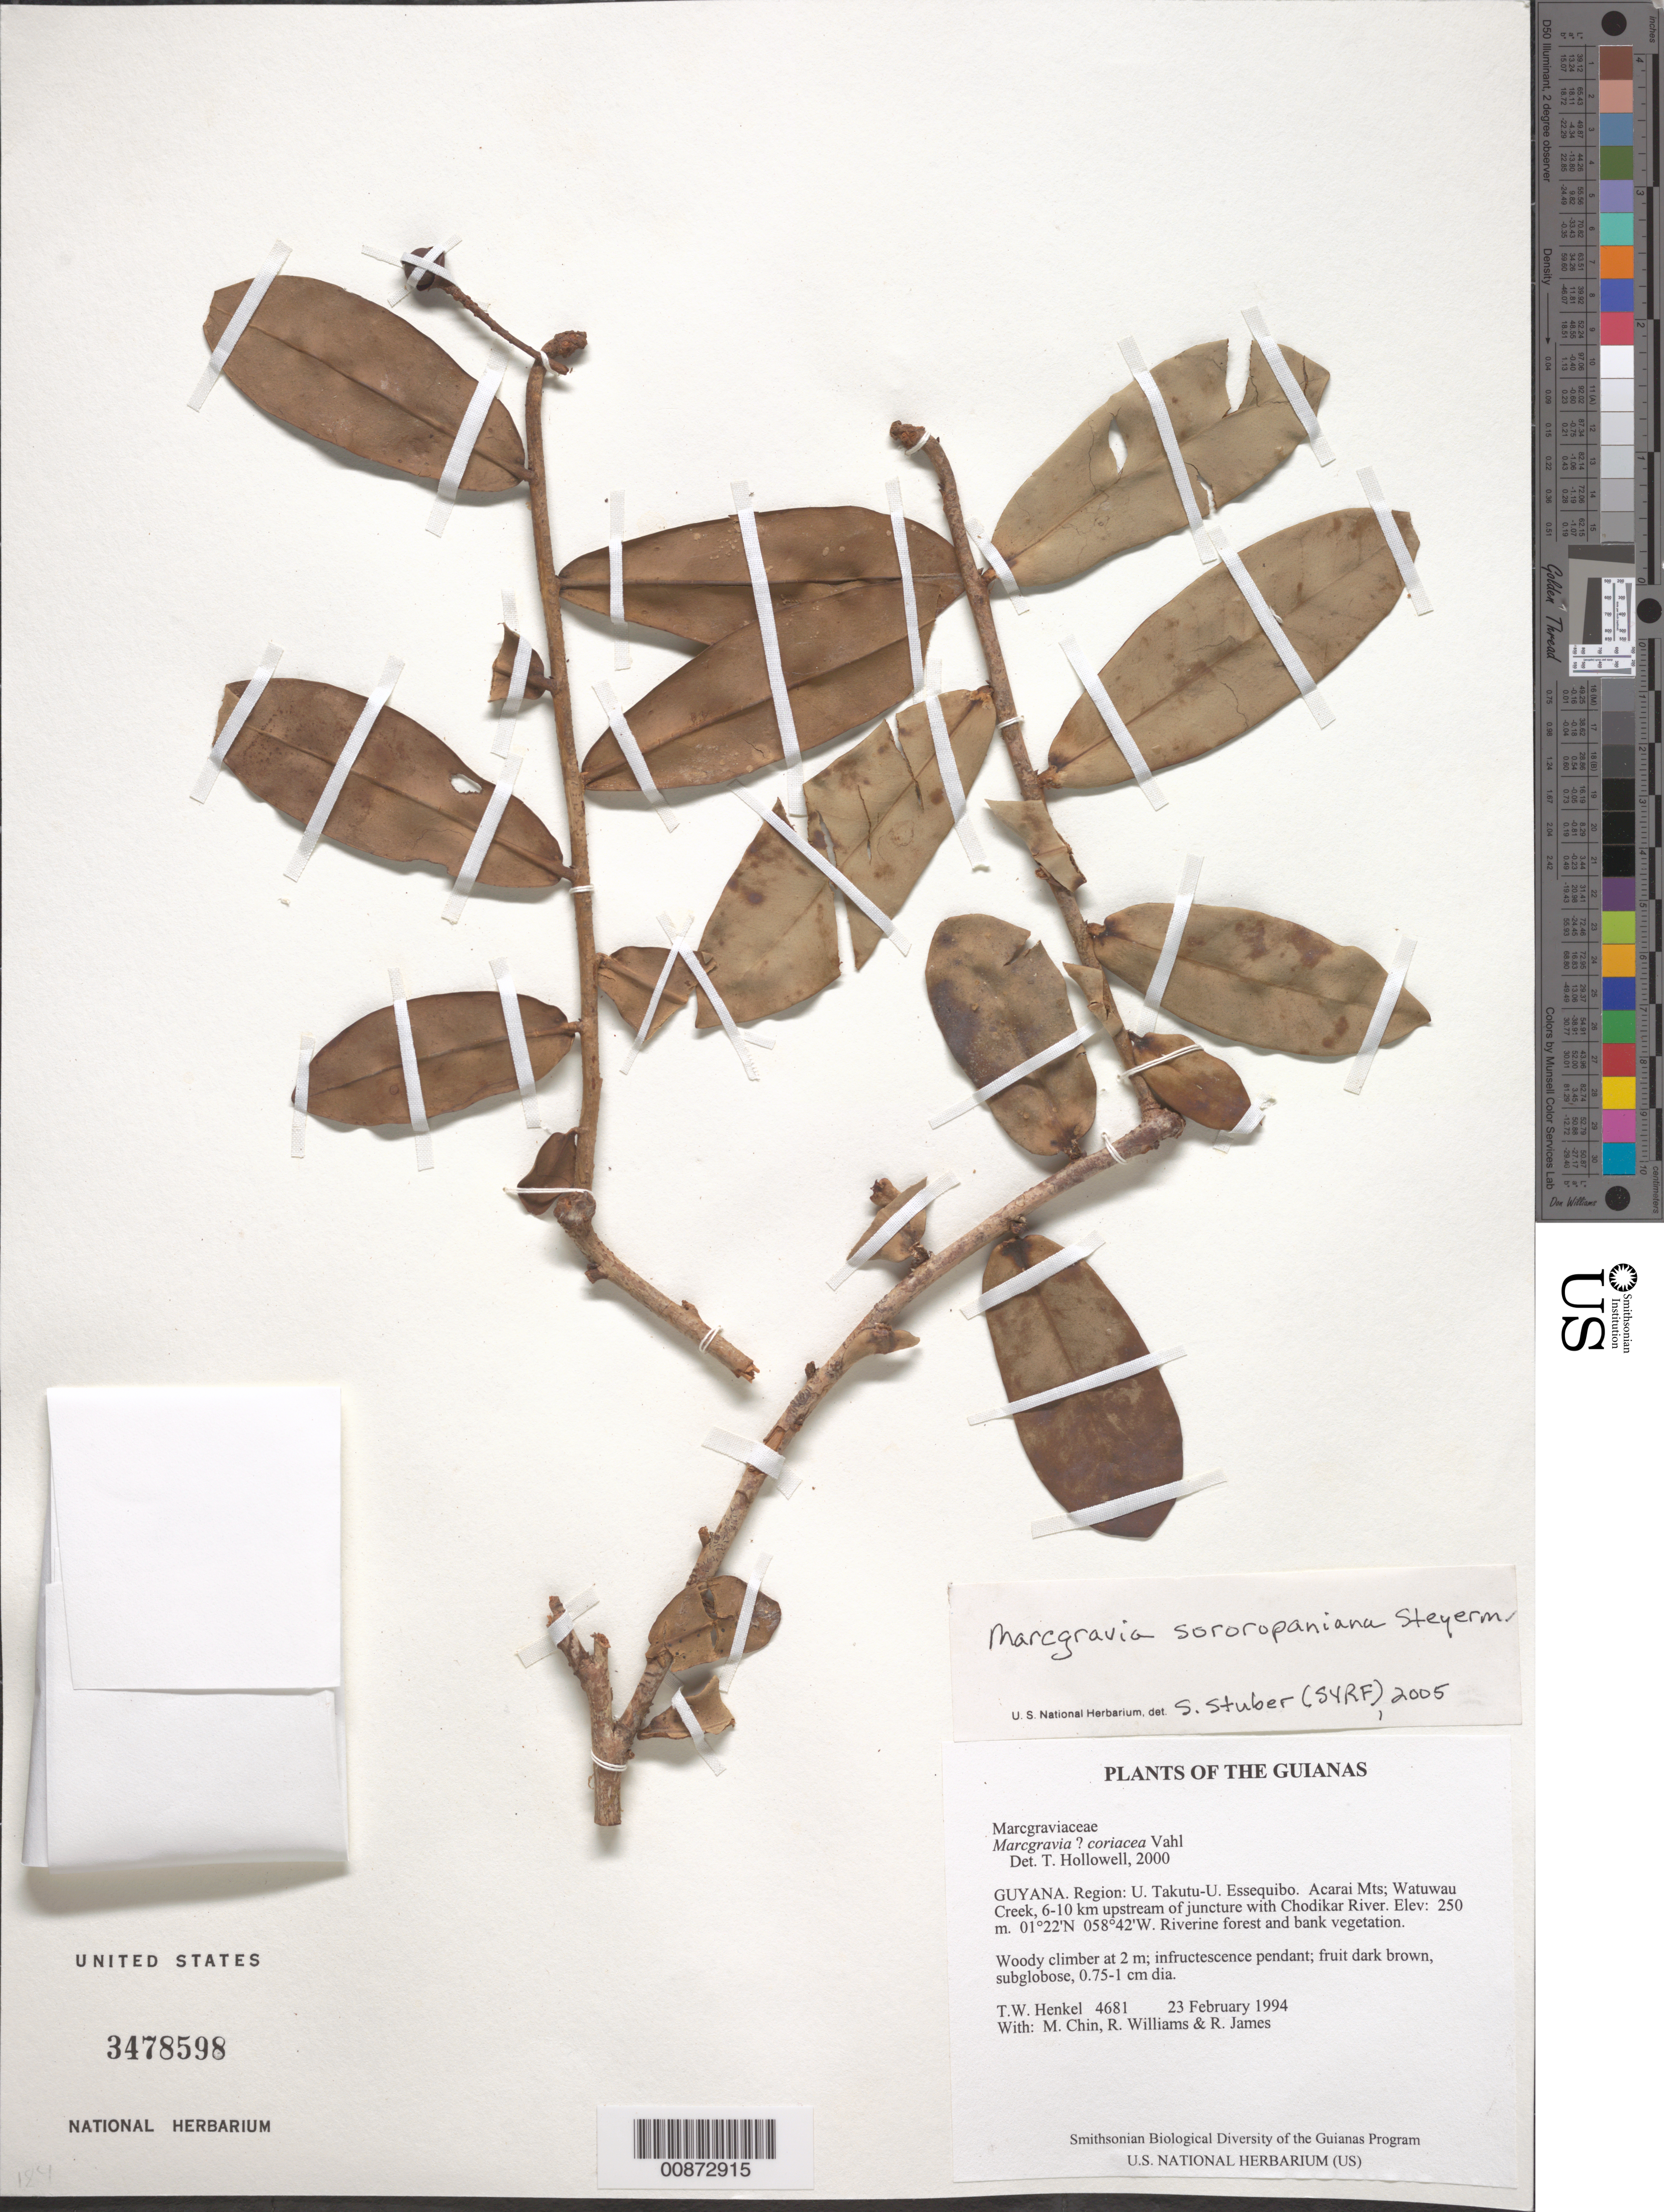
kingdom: Plantae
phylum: Tracheophyta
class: Magnoliopsida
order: Ericales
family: Marcgraviaceae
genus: Marcgravia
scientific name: Marcgravia sororopaniana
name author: Steyerm.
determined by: Stuber, S.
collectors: T. Henkel, M. Chin, R. Williams & R. James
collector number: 4681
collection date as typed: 23 February 1994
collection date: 1994-02-23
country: Guyana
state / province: U. Takutu-U. Essequibo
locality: Acarai Mts; Watuwau Creek, 6-10 km upstream of juncture with Chodikar River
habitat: Riverine forest and bank vegetation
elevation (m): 250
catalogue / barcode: US 3478598